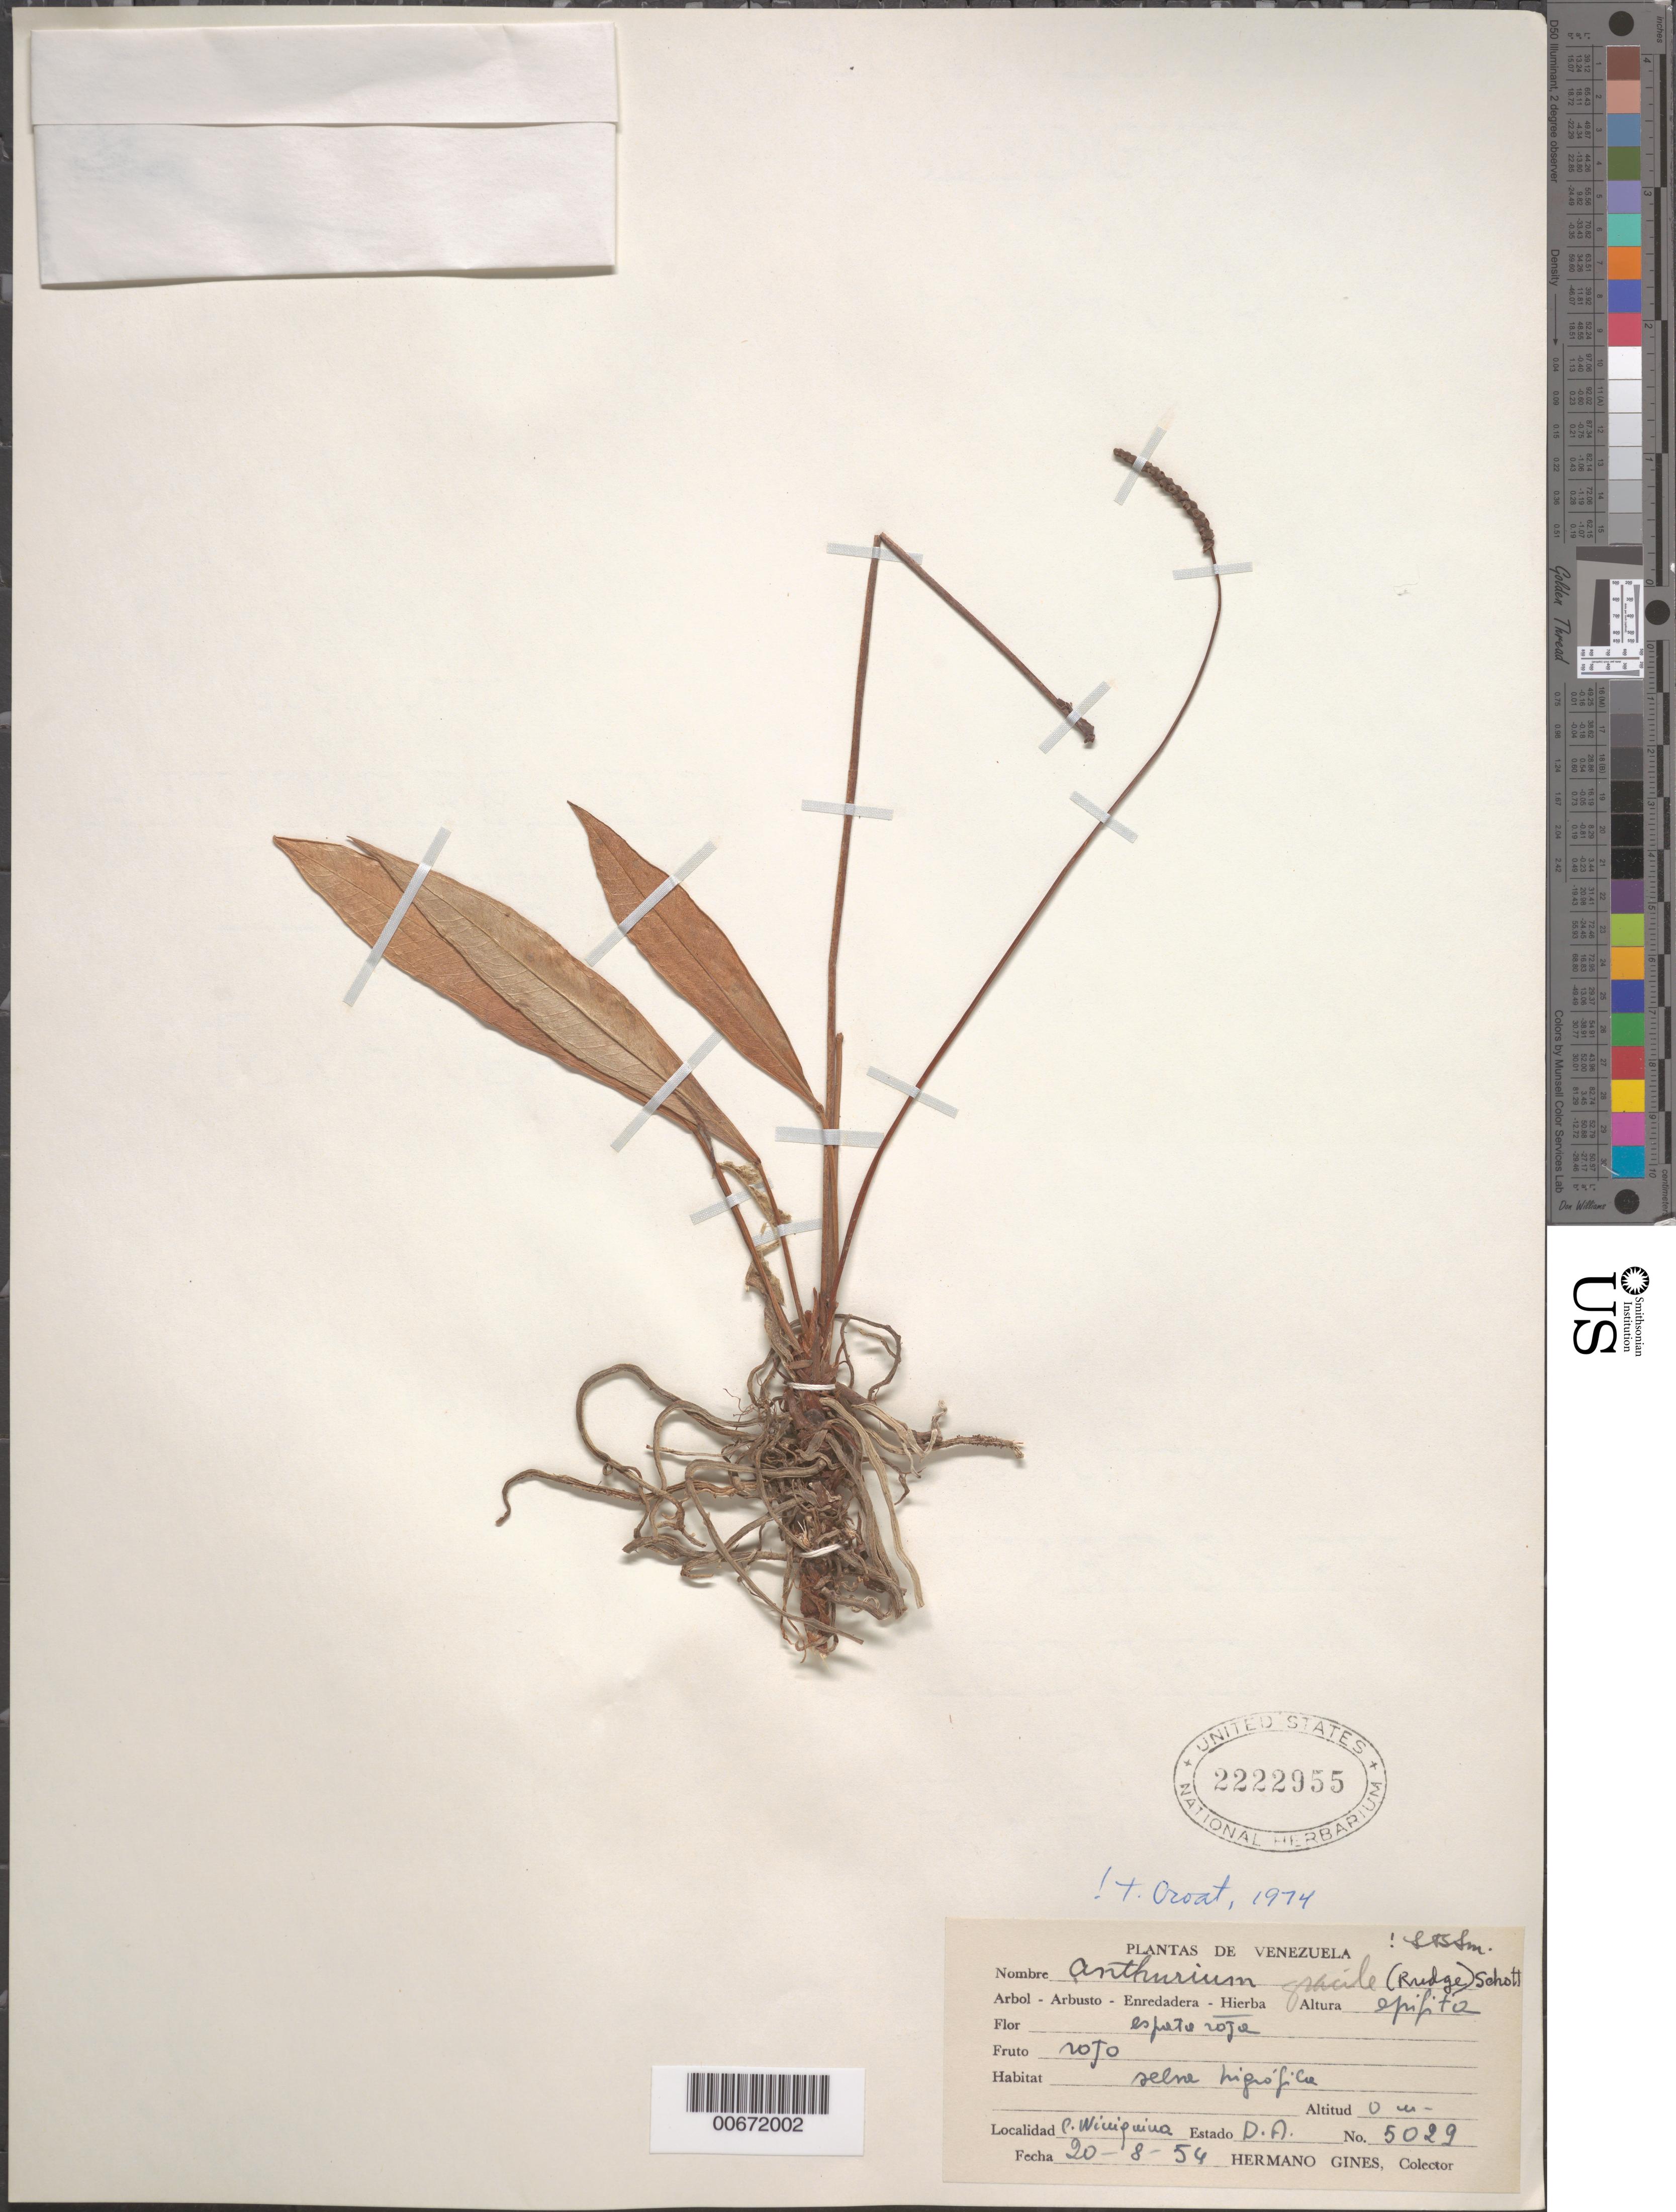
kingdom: Plantae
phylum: Tracheophyta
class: Liliopsida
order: Alismatales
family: Araceae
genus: Anthurium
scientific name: Anthurium gracile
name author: (Rudge) Schott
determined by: Croat, Thomas B., Missouri Botanical Garden (MO)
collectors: H. Gines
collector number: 5029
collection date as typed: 20-Aug-54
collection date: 1954-08-20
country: Venezuela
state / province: Delta Amacuro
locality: C. Wiuiquina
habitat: Forest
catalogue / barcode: US 2222955